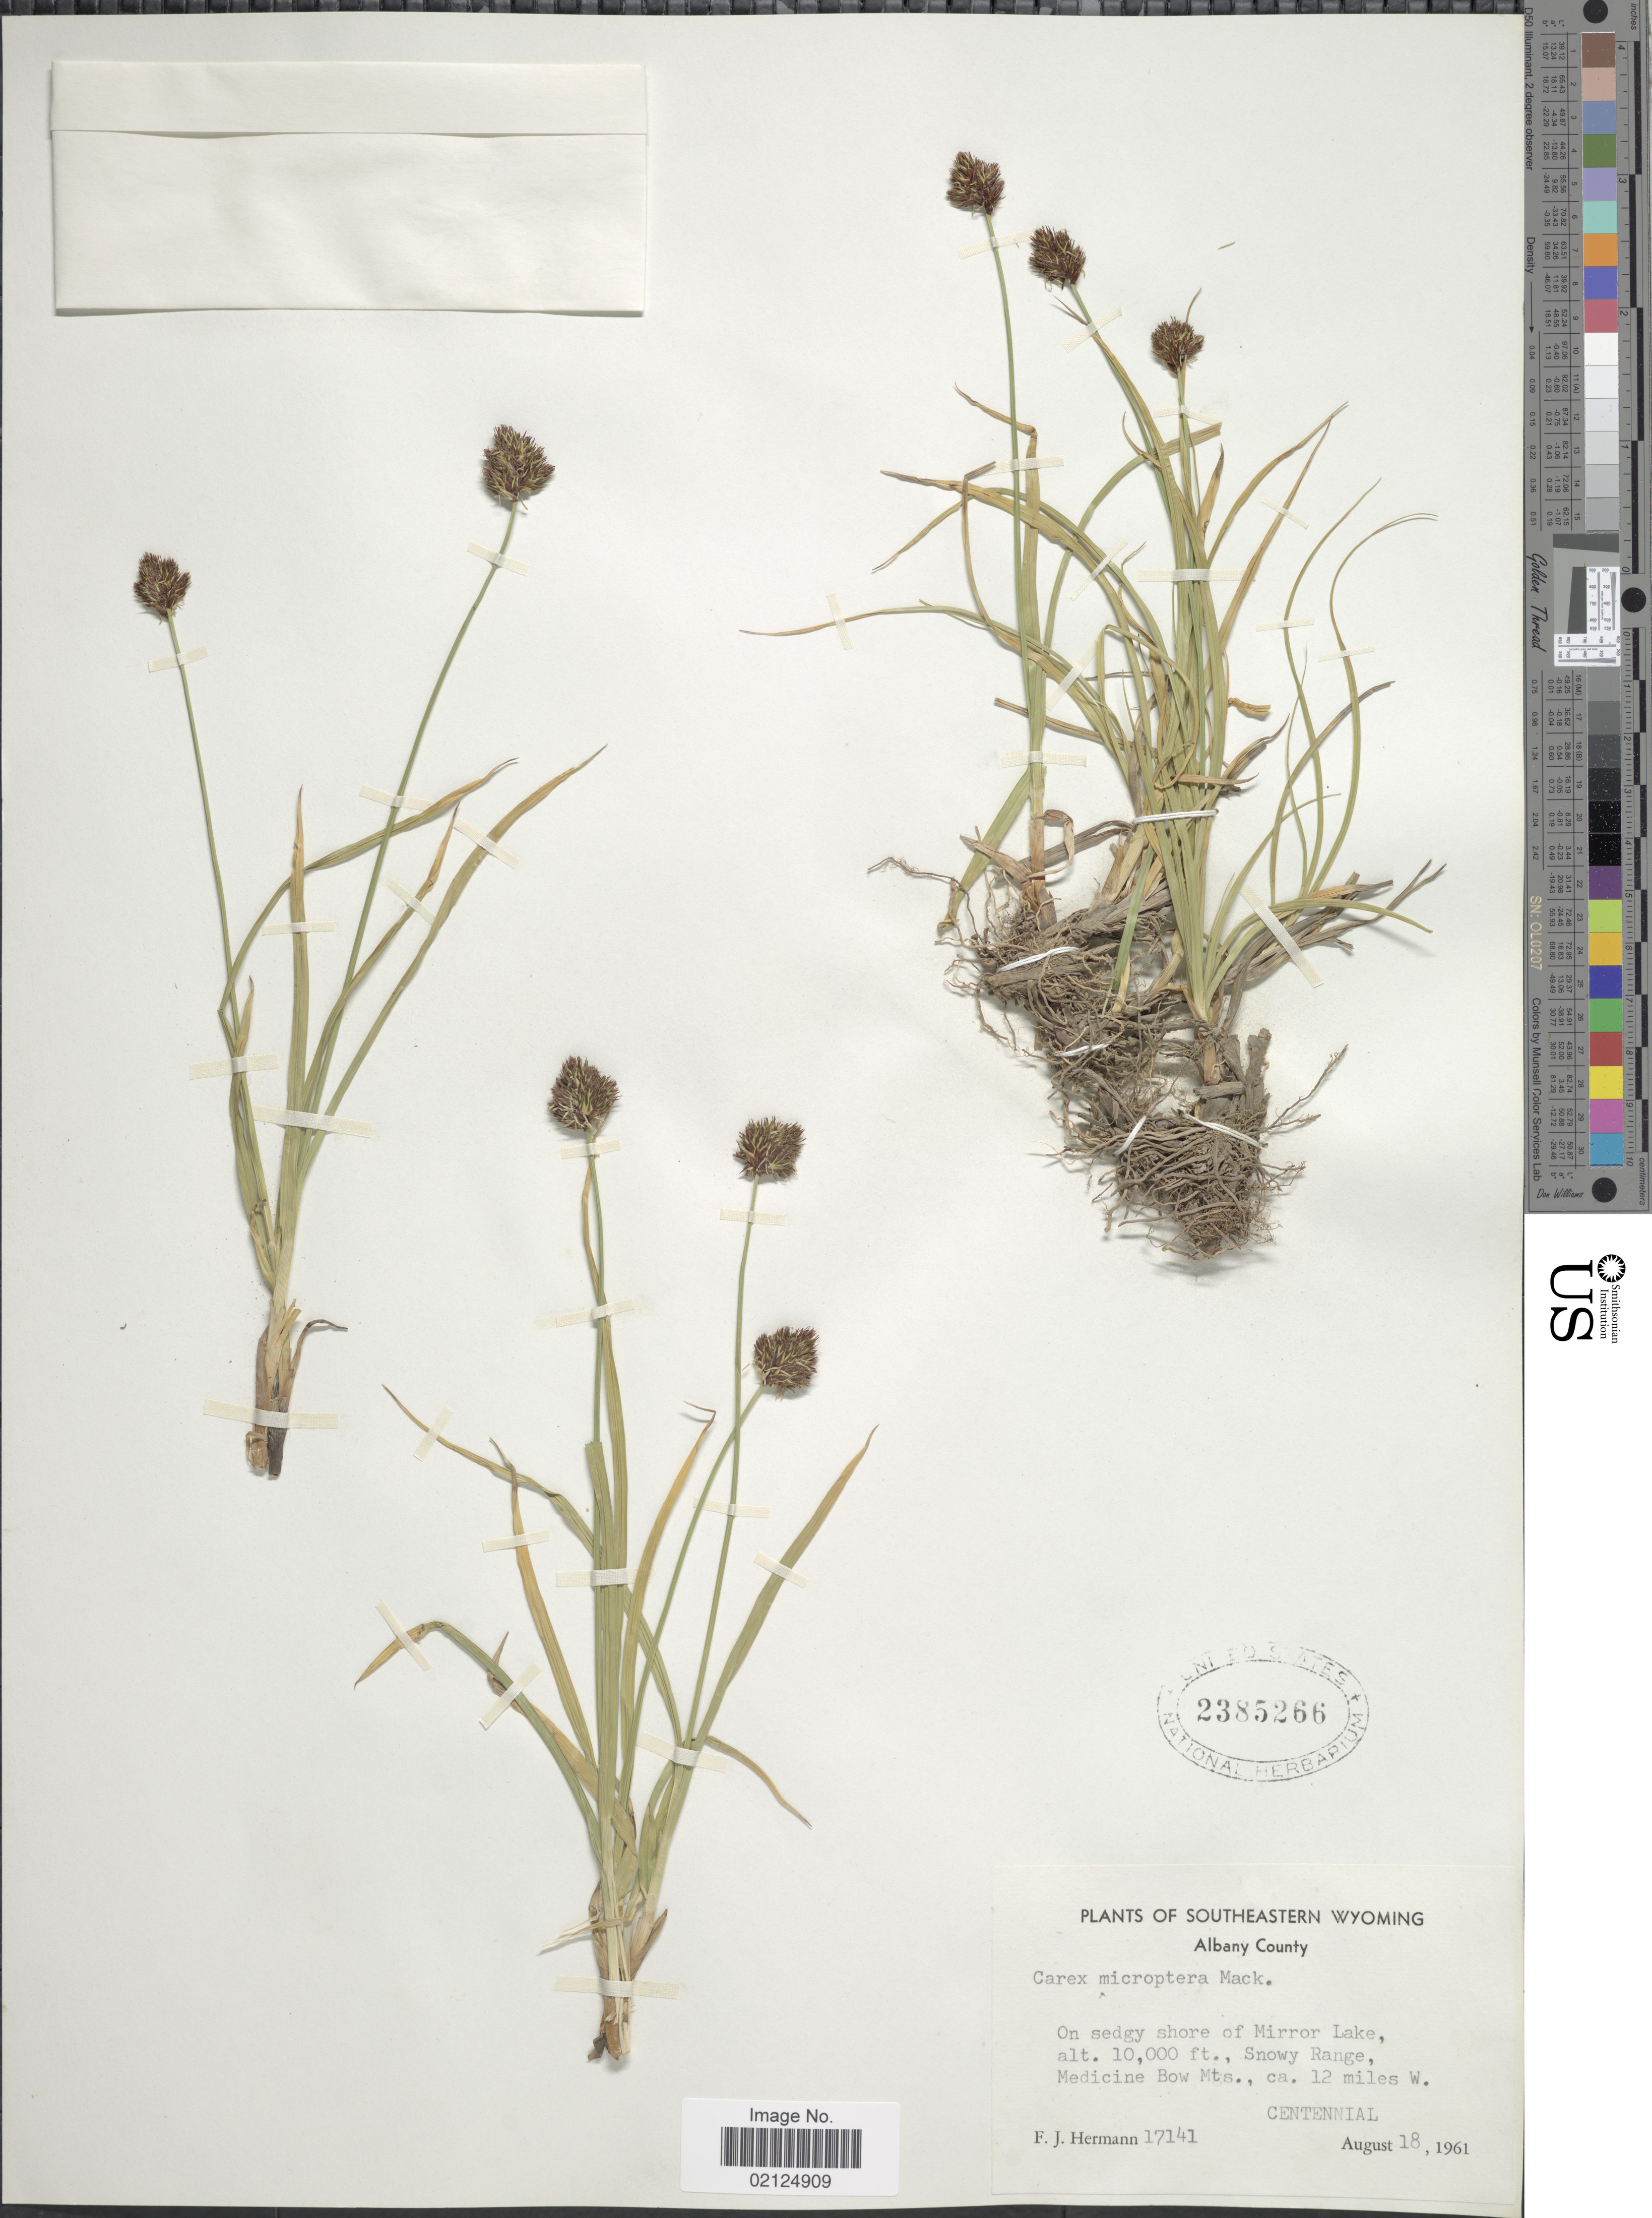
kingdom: Plantae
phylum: Tracheophyta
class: Liliopsida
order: Poales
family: Cyperaceae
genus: Carex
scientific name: Carex microptera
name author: Mack.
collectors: F. J. Hermann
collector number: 17141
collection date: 1961-08-18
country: United States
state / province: Wyoming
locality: Southeastern Wyoming, Albany County, Shore of Mirror Lake, Sbnowy Range, Medicine Bow Mts., ca. 12 miles W. Centennial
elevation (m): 3048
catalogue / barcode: US 2385266